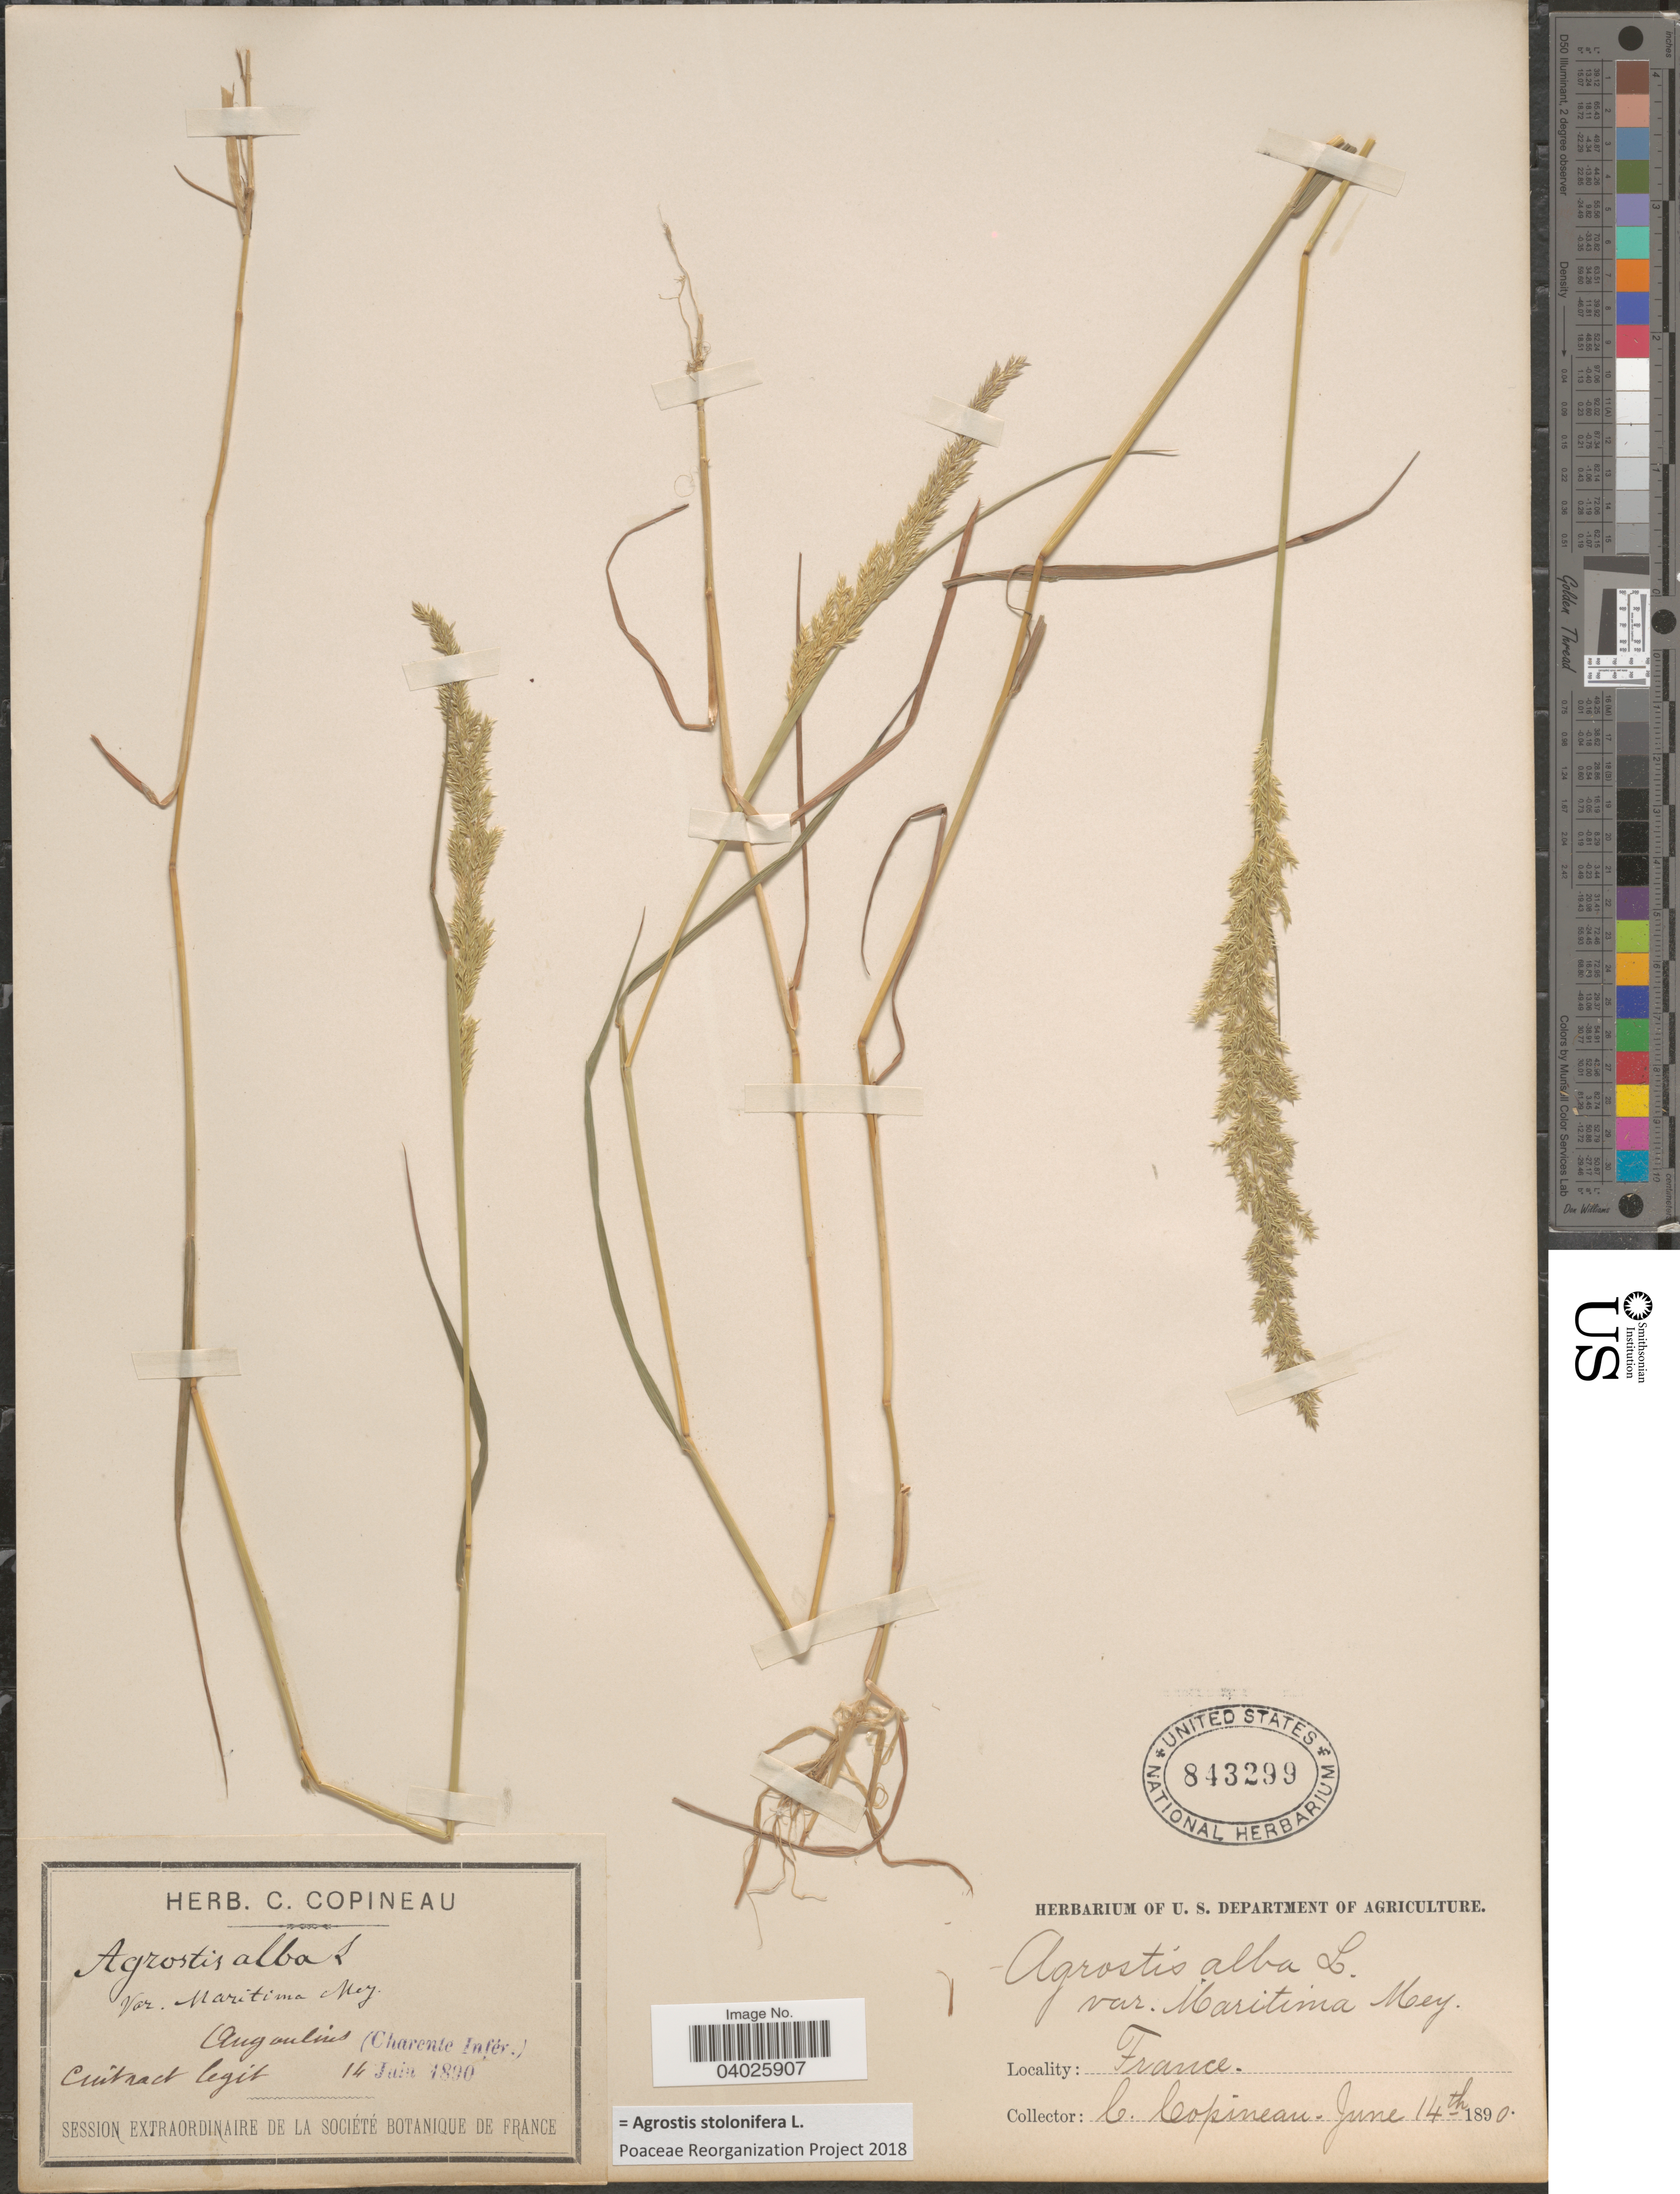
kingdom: Plantae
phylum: Tracheophyta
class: Liliopsida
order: Poales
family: Poaceae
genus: Agrostis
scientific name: Agrostis stolonifera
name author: L.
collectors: Cintract, --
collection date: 1890-06-14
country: France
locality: Augoulins (Charente Infér.).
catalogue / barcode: US 843299